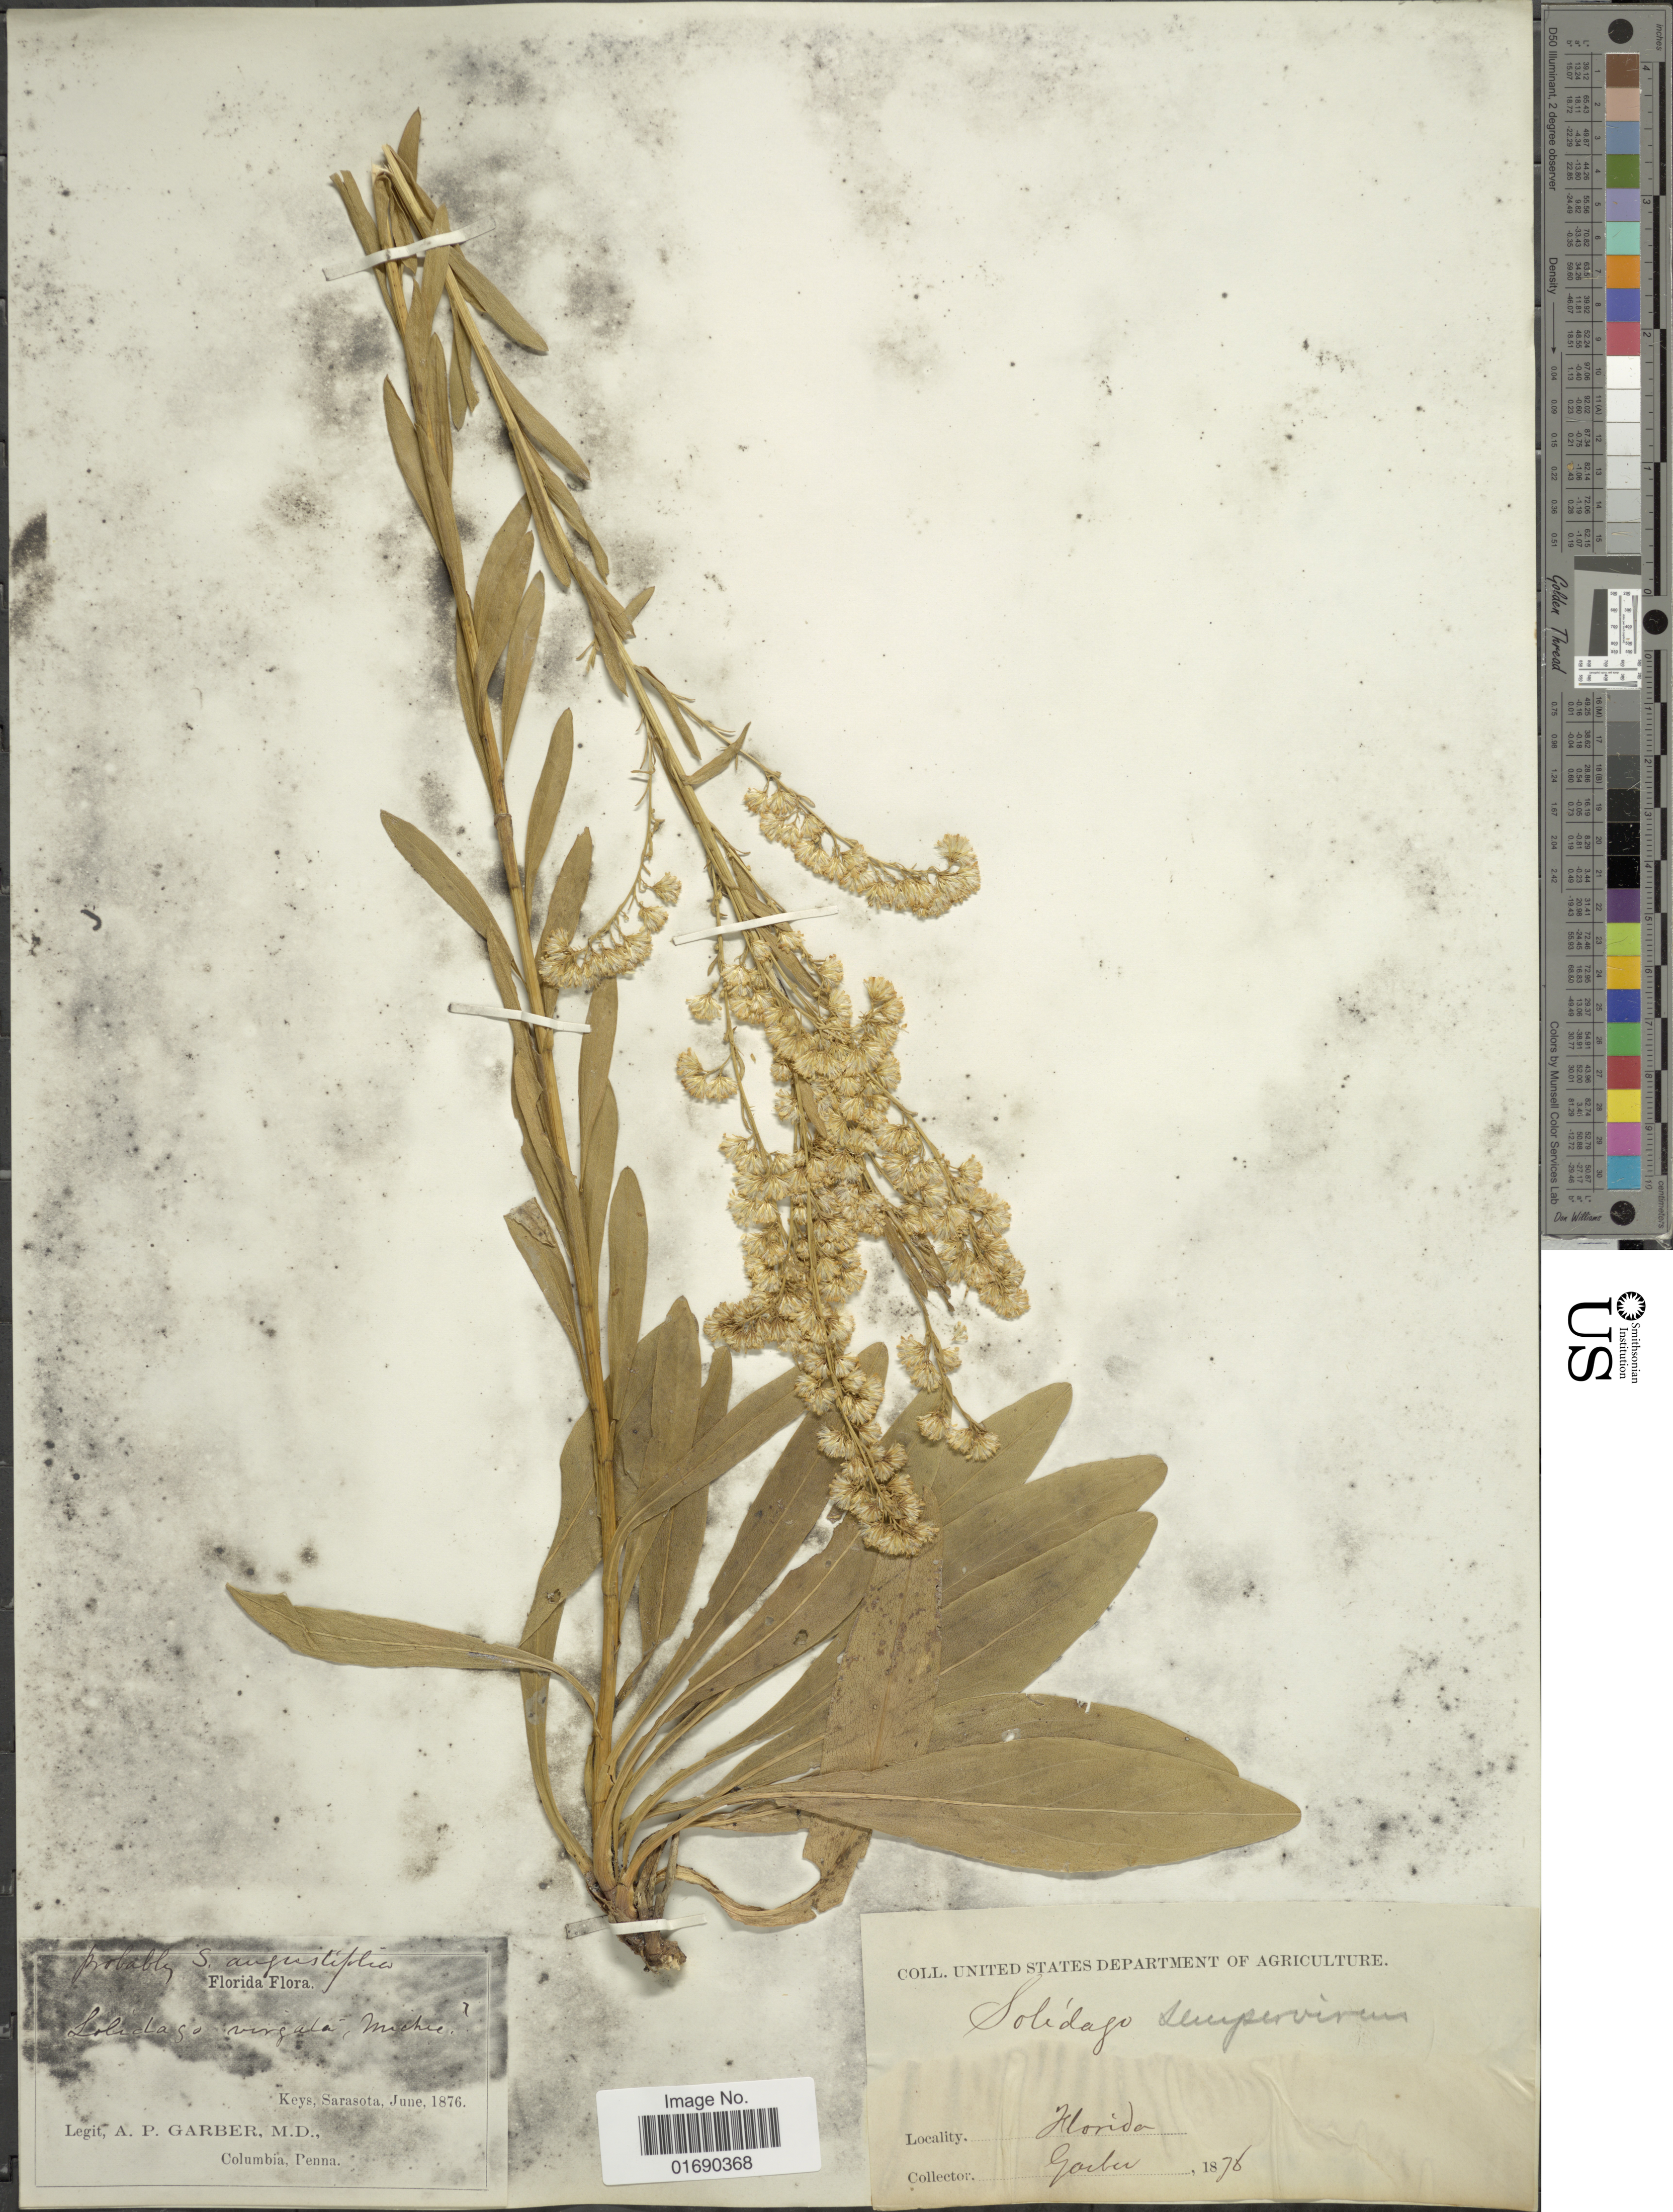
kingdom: Plantae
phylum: Tracheophyta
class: Magnoliopsida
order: Asterales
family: Asteraceae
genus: Solidago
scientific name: Solidago sempervirens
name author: L.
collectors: A. P. Garber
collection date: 1876-06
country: United States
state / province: Florida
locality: Keys